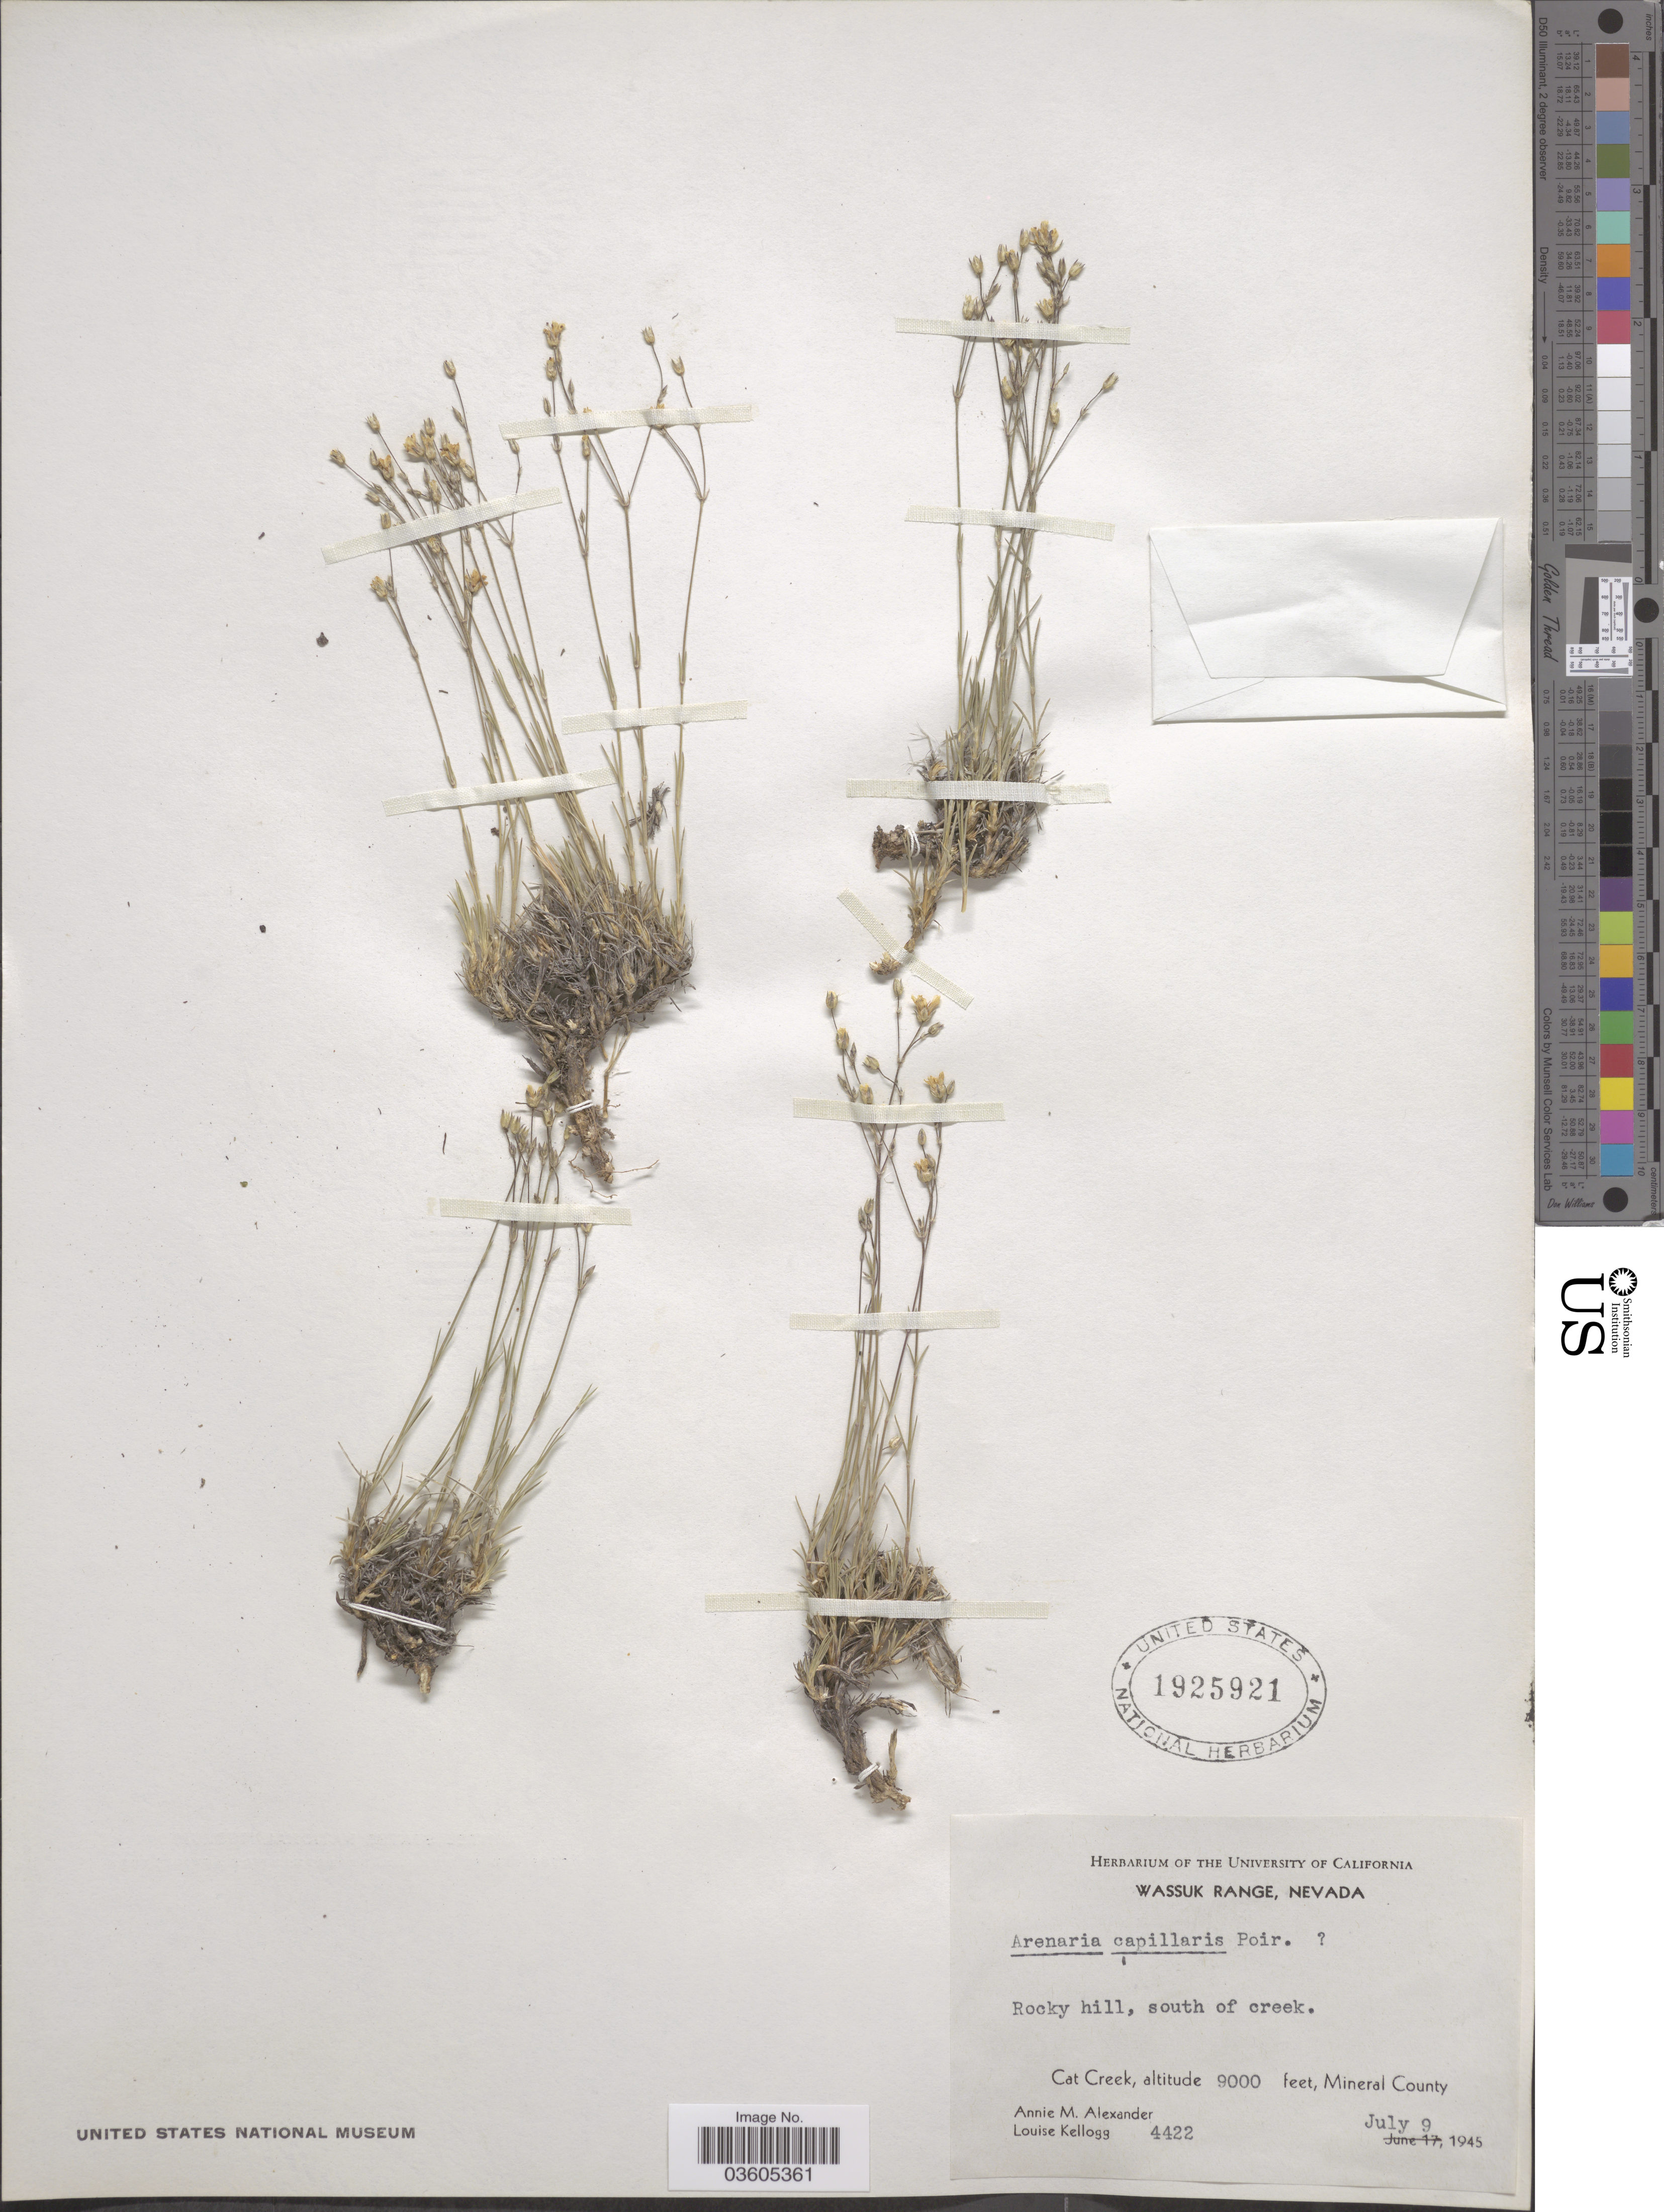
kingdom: Plantae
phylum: Tracheophyta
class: Magnoliopsida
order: Caryophyllales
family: Caryophyllaceae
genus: Eremogone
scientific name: Eremogone kingii var. glabrescens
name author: (S. Watson) Dorn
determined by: Strong, Mark T., (BOT), Smithsonian Institution - National Museum of Natural History (UNITED STATES)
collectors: A. M. Alexander & L. Kellogg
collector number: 4422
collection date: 1945-07-09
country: United States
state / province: Nevada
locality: Wassuk Range. Cat Creek, Mineral County.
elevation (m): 2743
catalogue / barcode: US 1925921